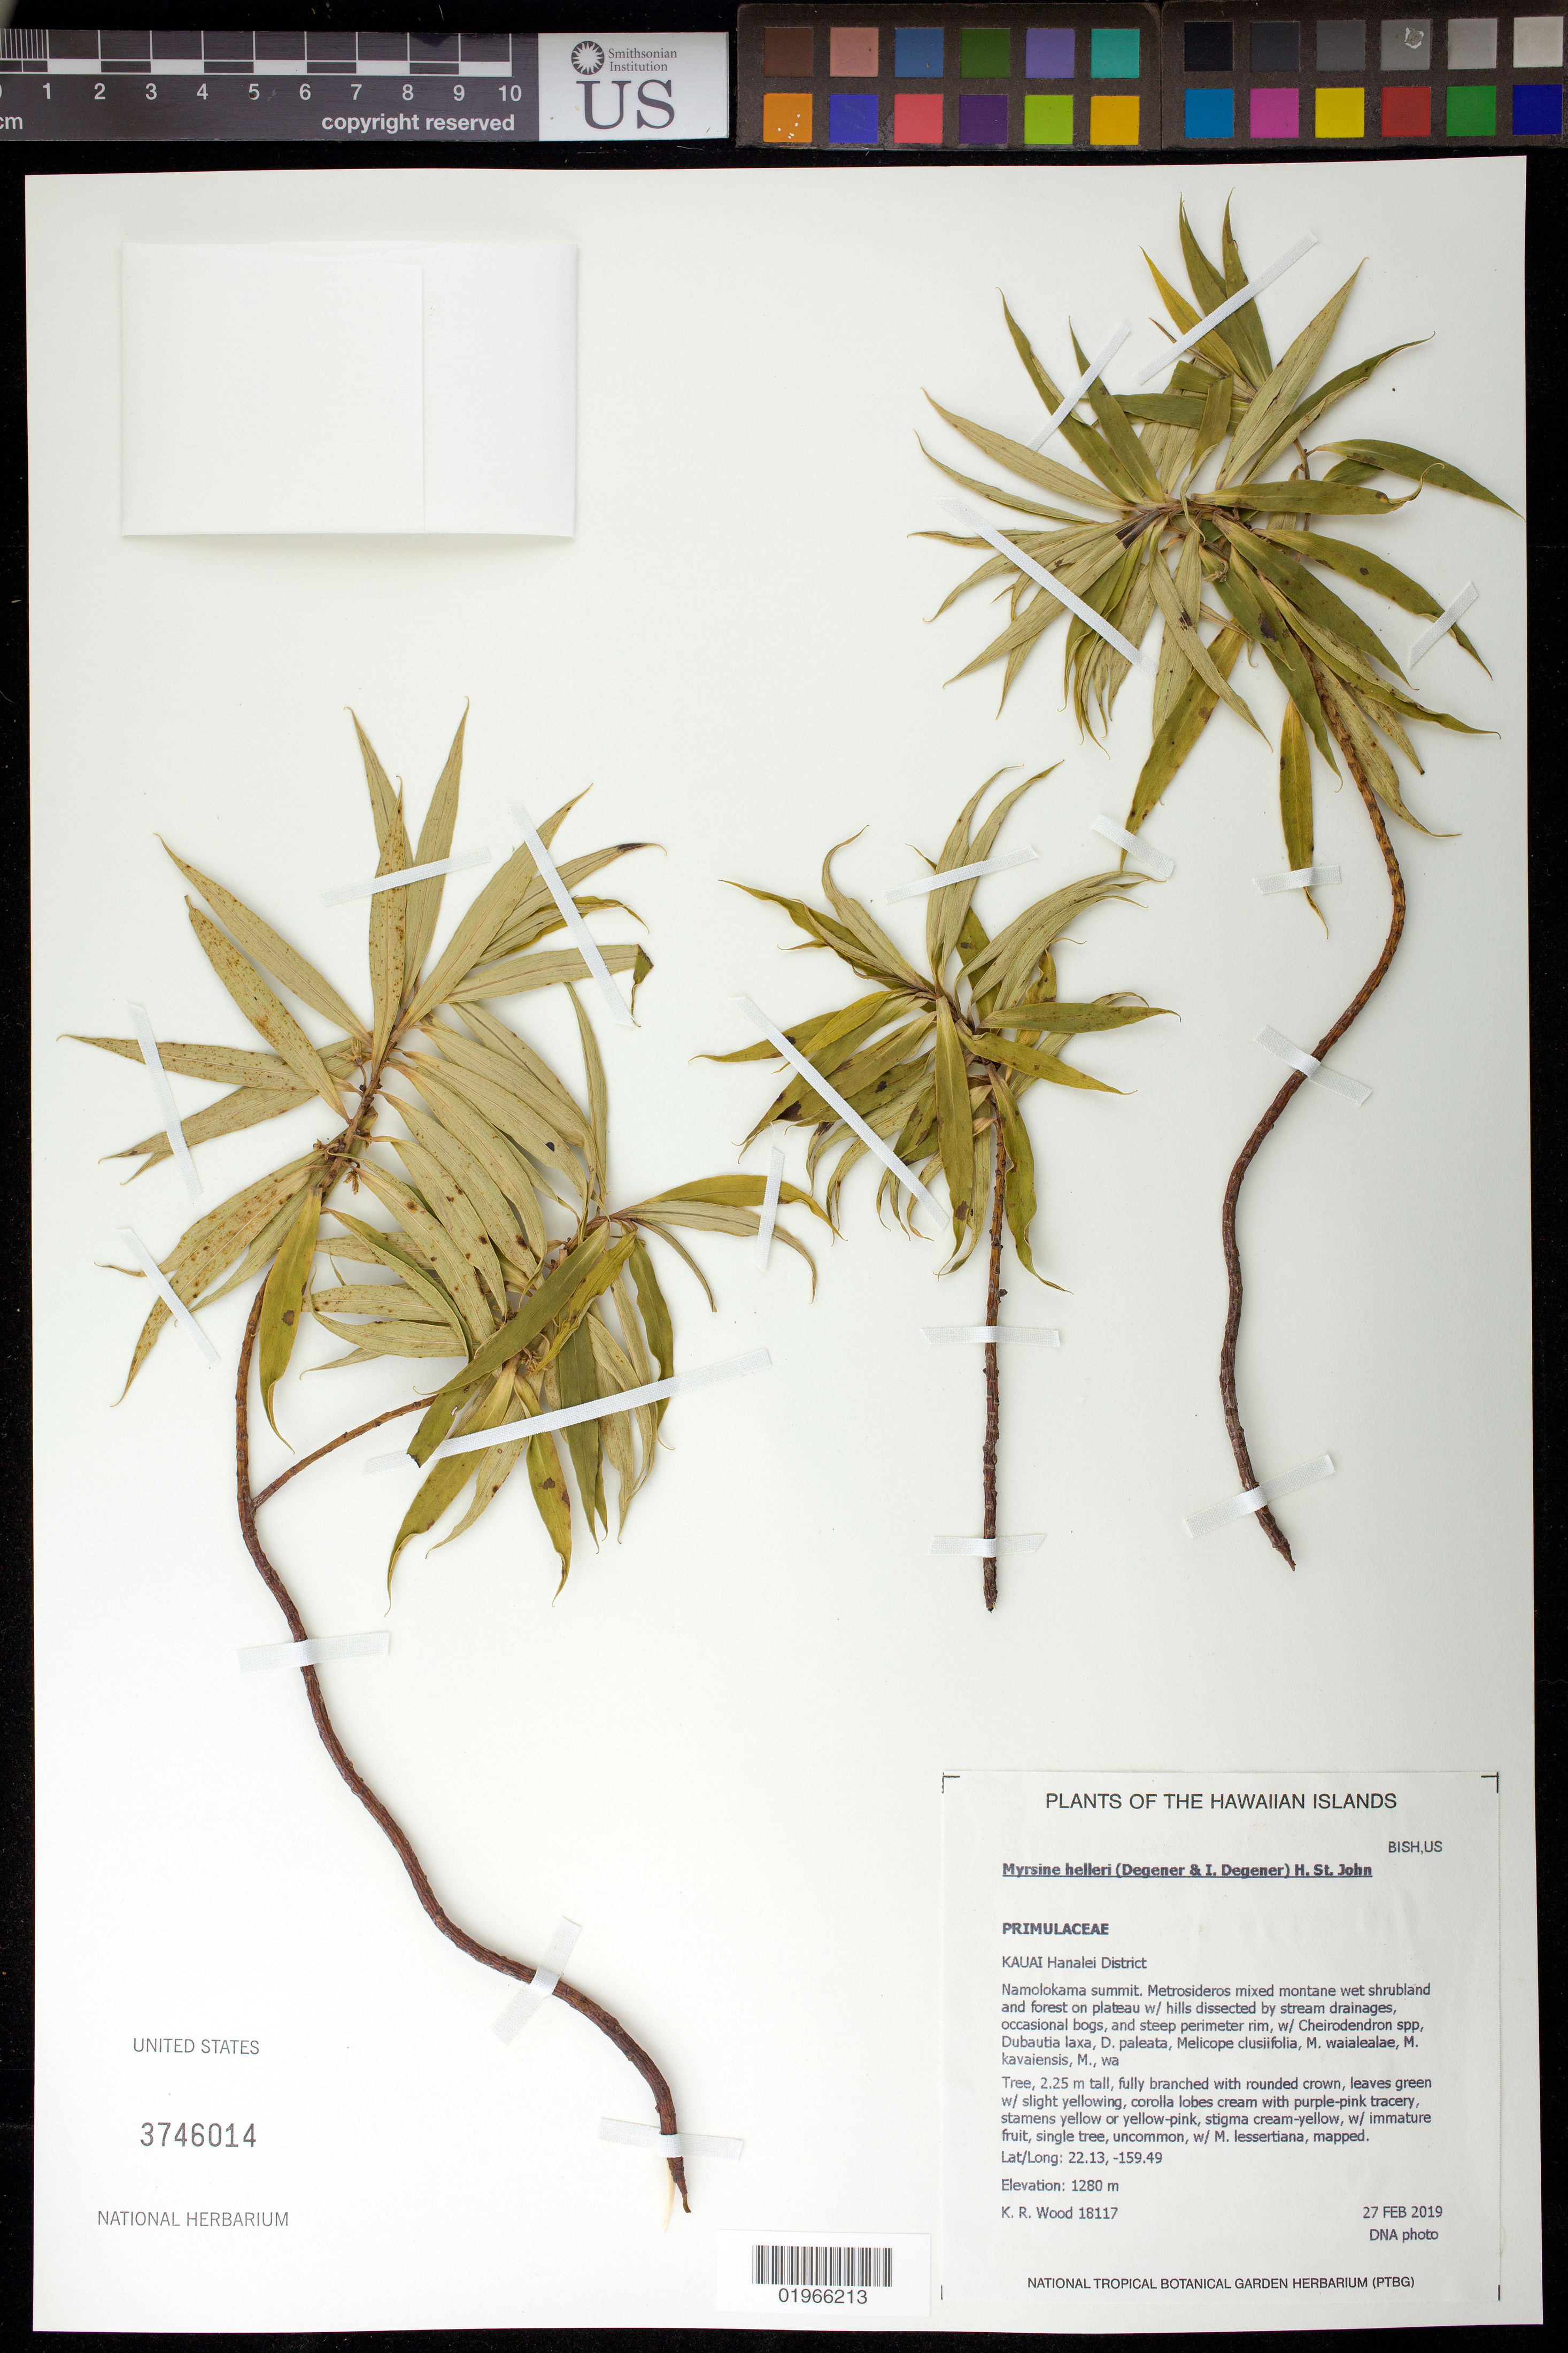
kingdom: Plantae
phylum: Tracheophyta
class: Magnoliopsida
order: Ericales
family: Primulaceae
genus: Myrsine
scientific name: Myrsine helleri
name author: (O. Deg. & I. Deg.) H. St. John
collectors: K. R. Wood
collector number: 18117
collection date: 2019-02-27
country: United States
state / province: Hawaii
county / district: Kauai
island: Kaua'i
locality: Hanalei District, Namolokama summit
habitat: Montane wet shrubland and forest on plateau with hills dissected by stream drainages, occasional bogs, and steep perimeter rim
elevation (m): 1280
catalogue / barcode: US 3746014